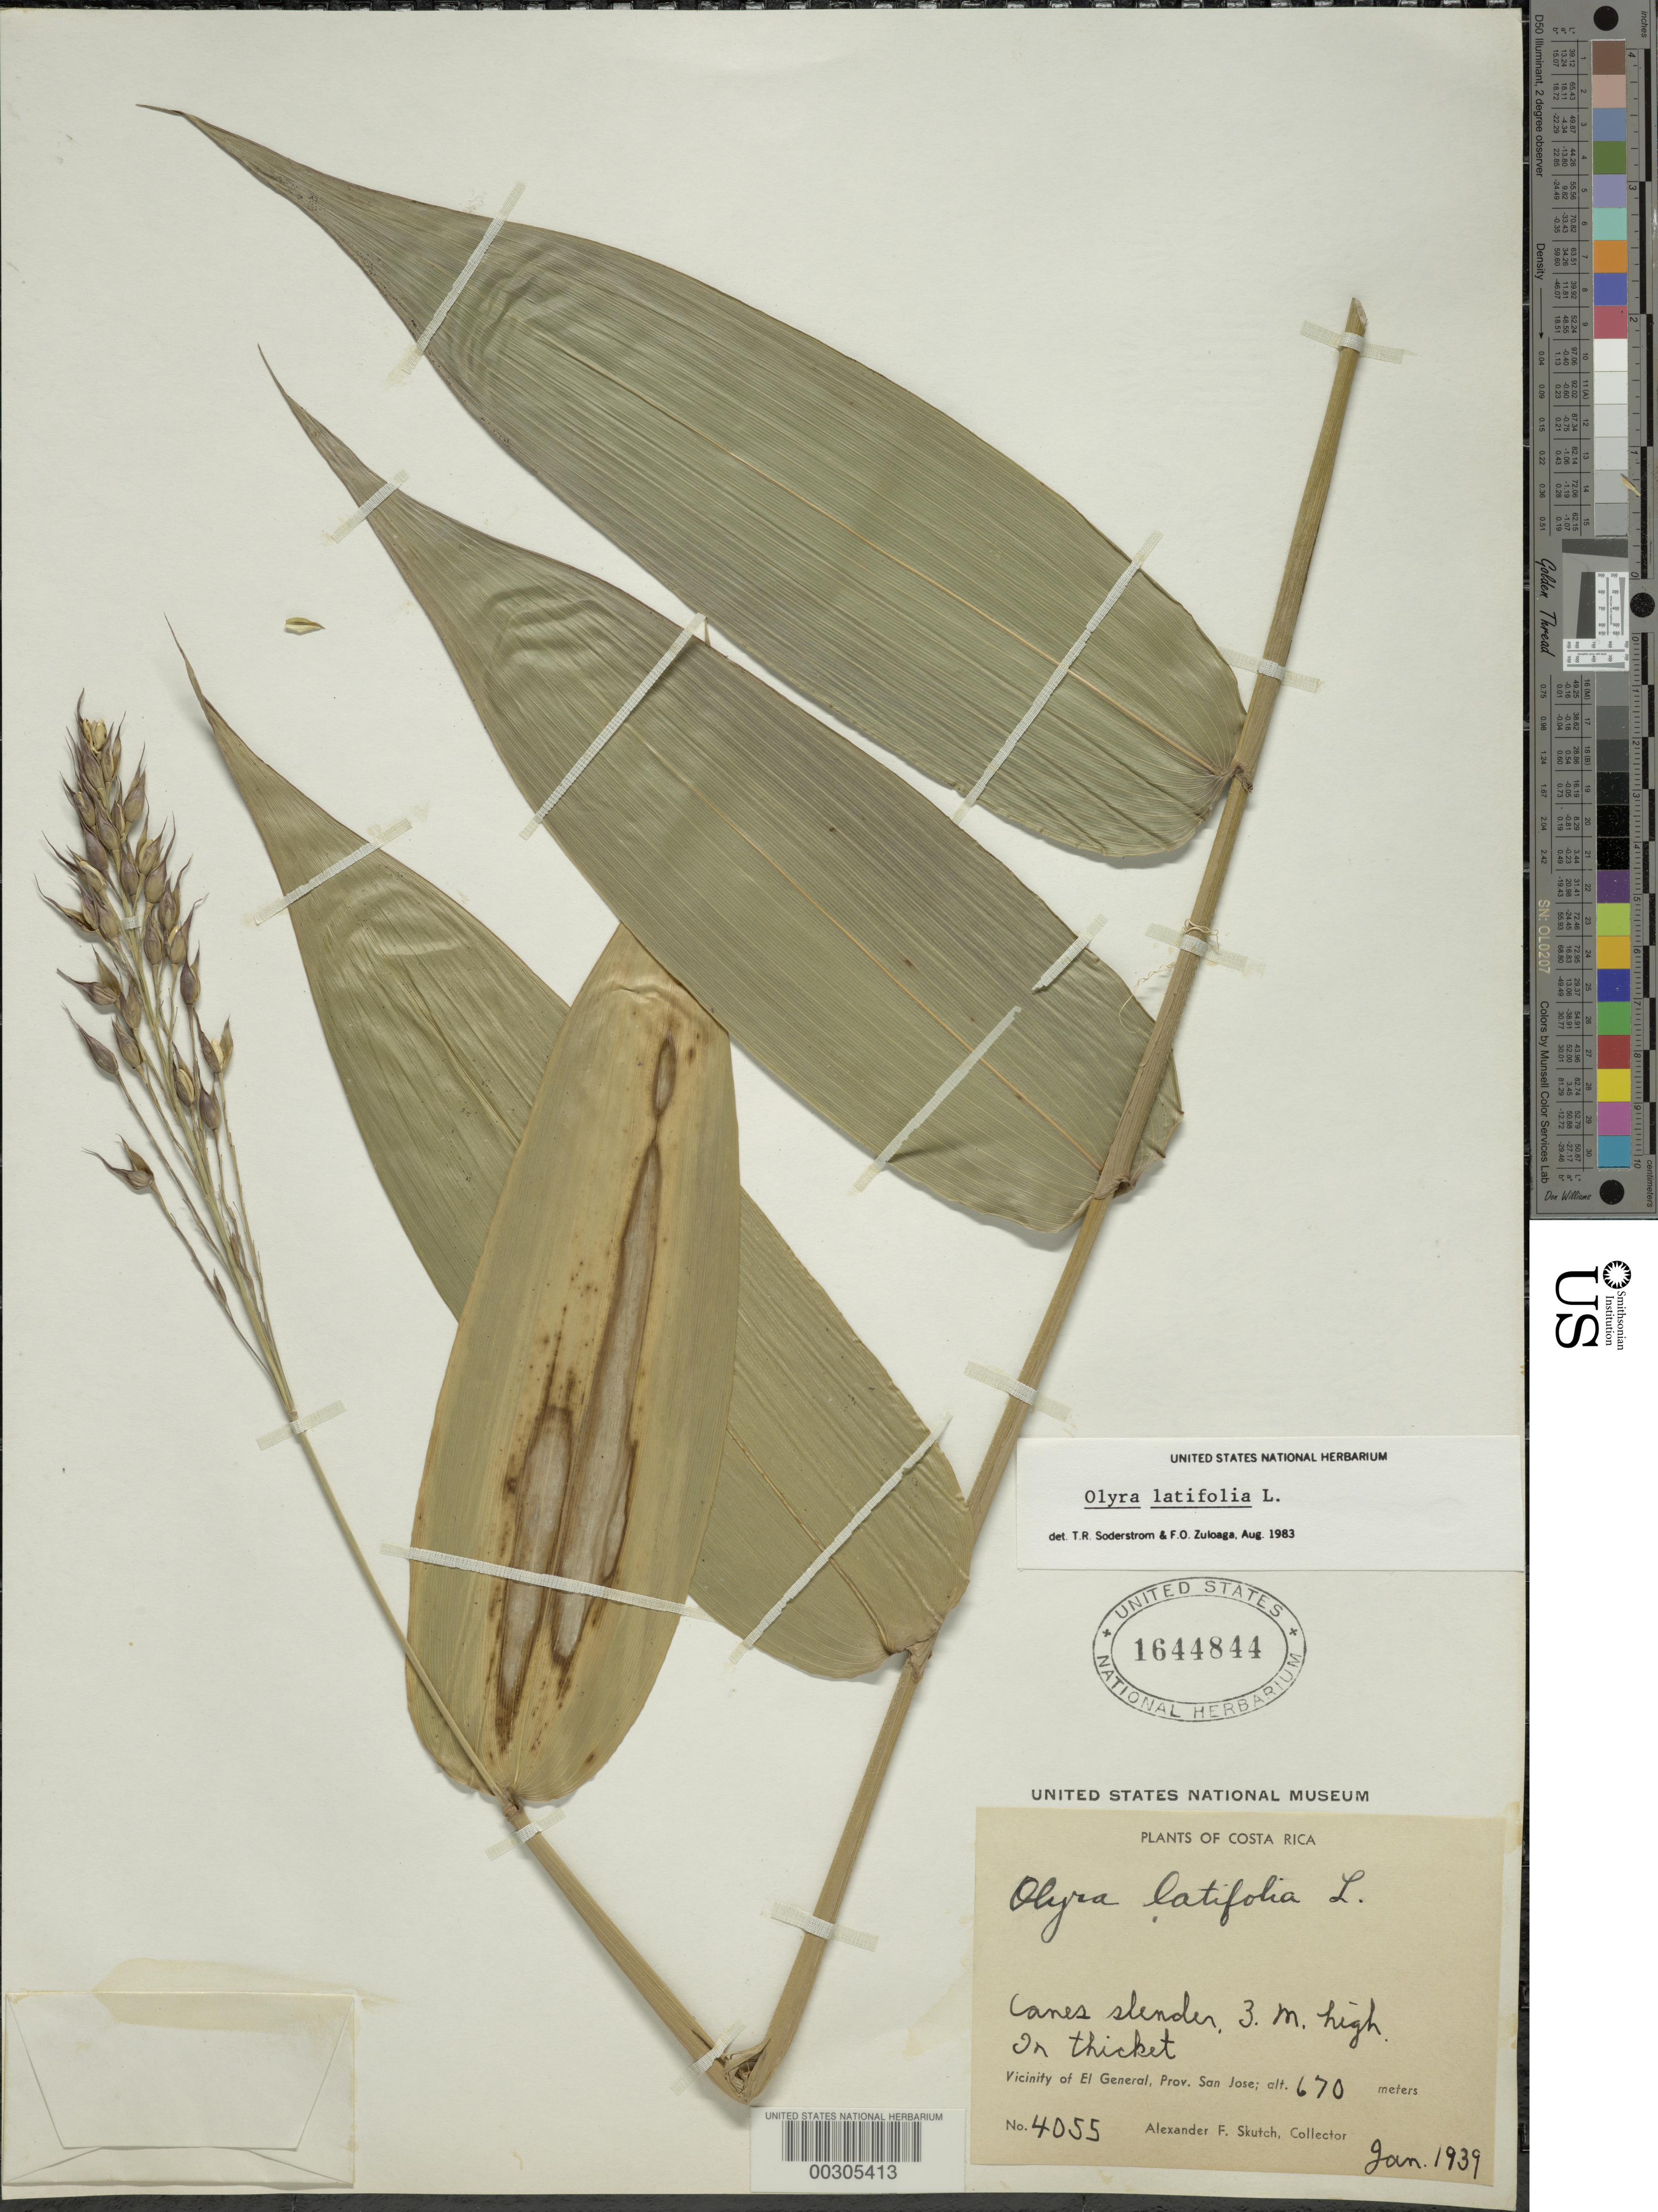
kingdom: Plantae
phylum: Tracheophyta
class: Liliopsida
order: Poales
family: Poaceae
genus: Olyra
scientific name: Olyra latifolia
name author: L.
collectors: A. F. Skutch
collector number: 4055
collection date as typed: Jan 1939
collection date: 1939-01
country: Costa Rica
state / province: San José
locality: El General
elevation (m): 670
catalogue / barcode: US 1644844